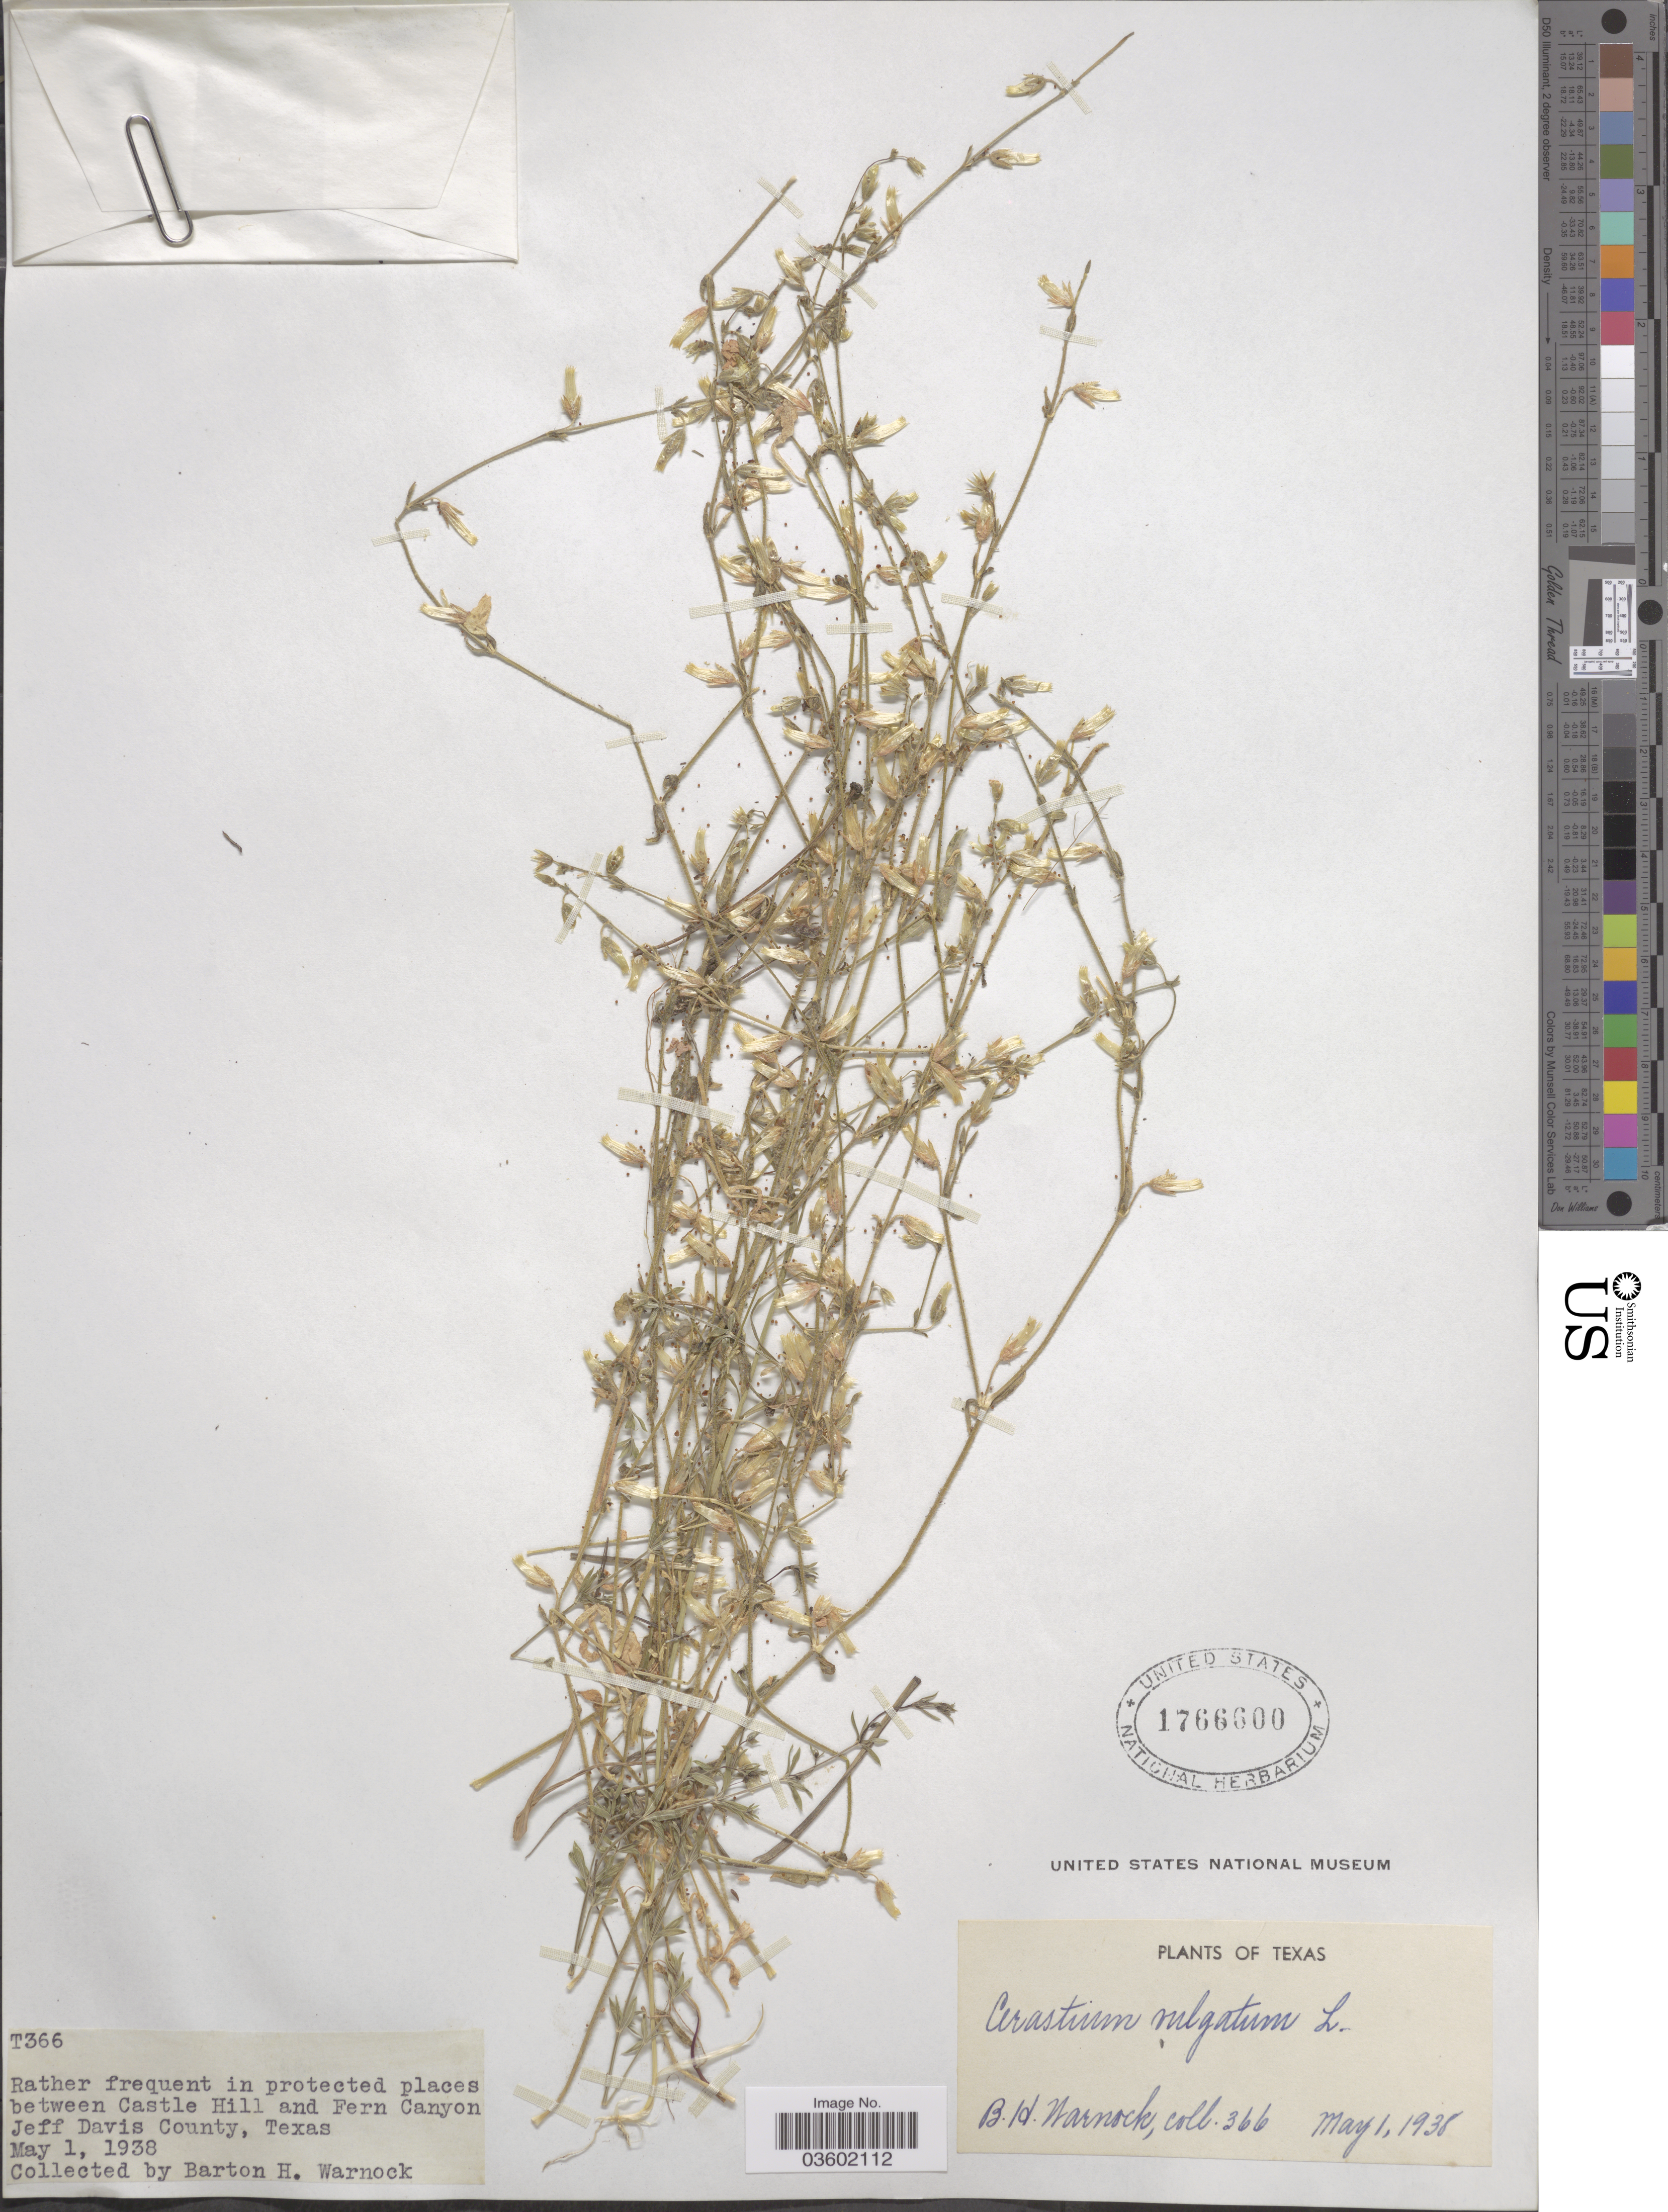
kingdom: Plantae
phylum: Tracheophyta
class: Magnoliopsida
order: Caryophyllales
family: Caryophyllaceae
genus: Cerastium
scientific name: Cerastium vulgatum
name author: L.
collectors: B. H. Warnock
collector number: T366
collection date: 1938-05-01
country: United States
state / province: Texas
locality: Between Castle Hill and Fern Canyon Jeff Davis County.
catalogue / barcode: US 1766600